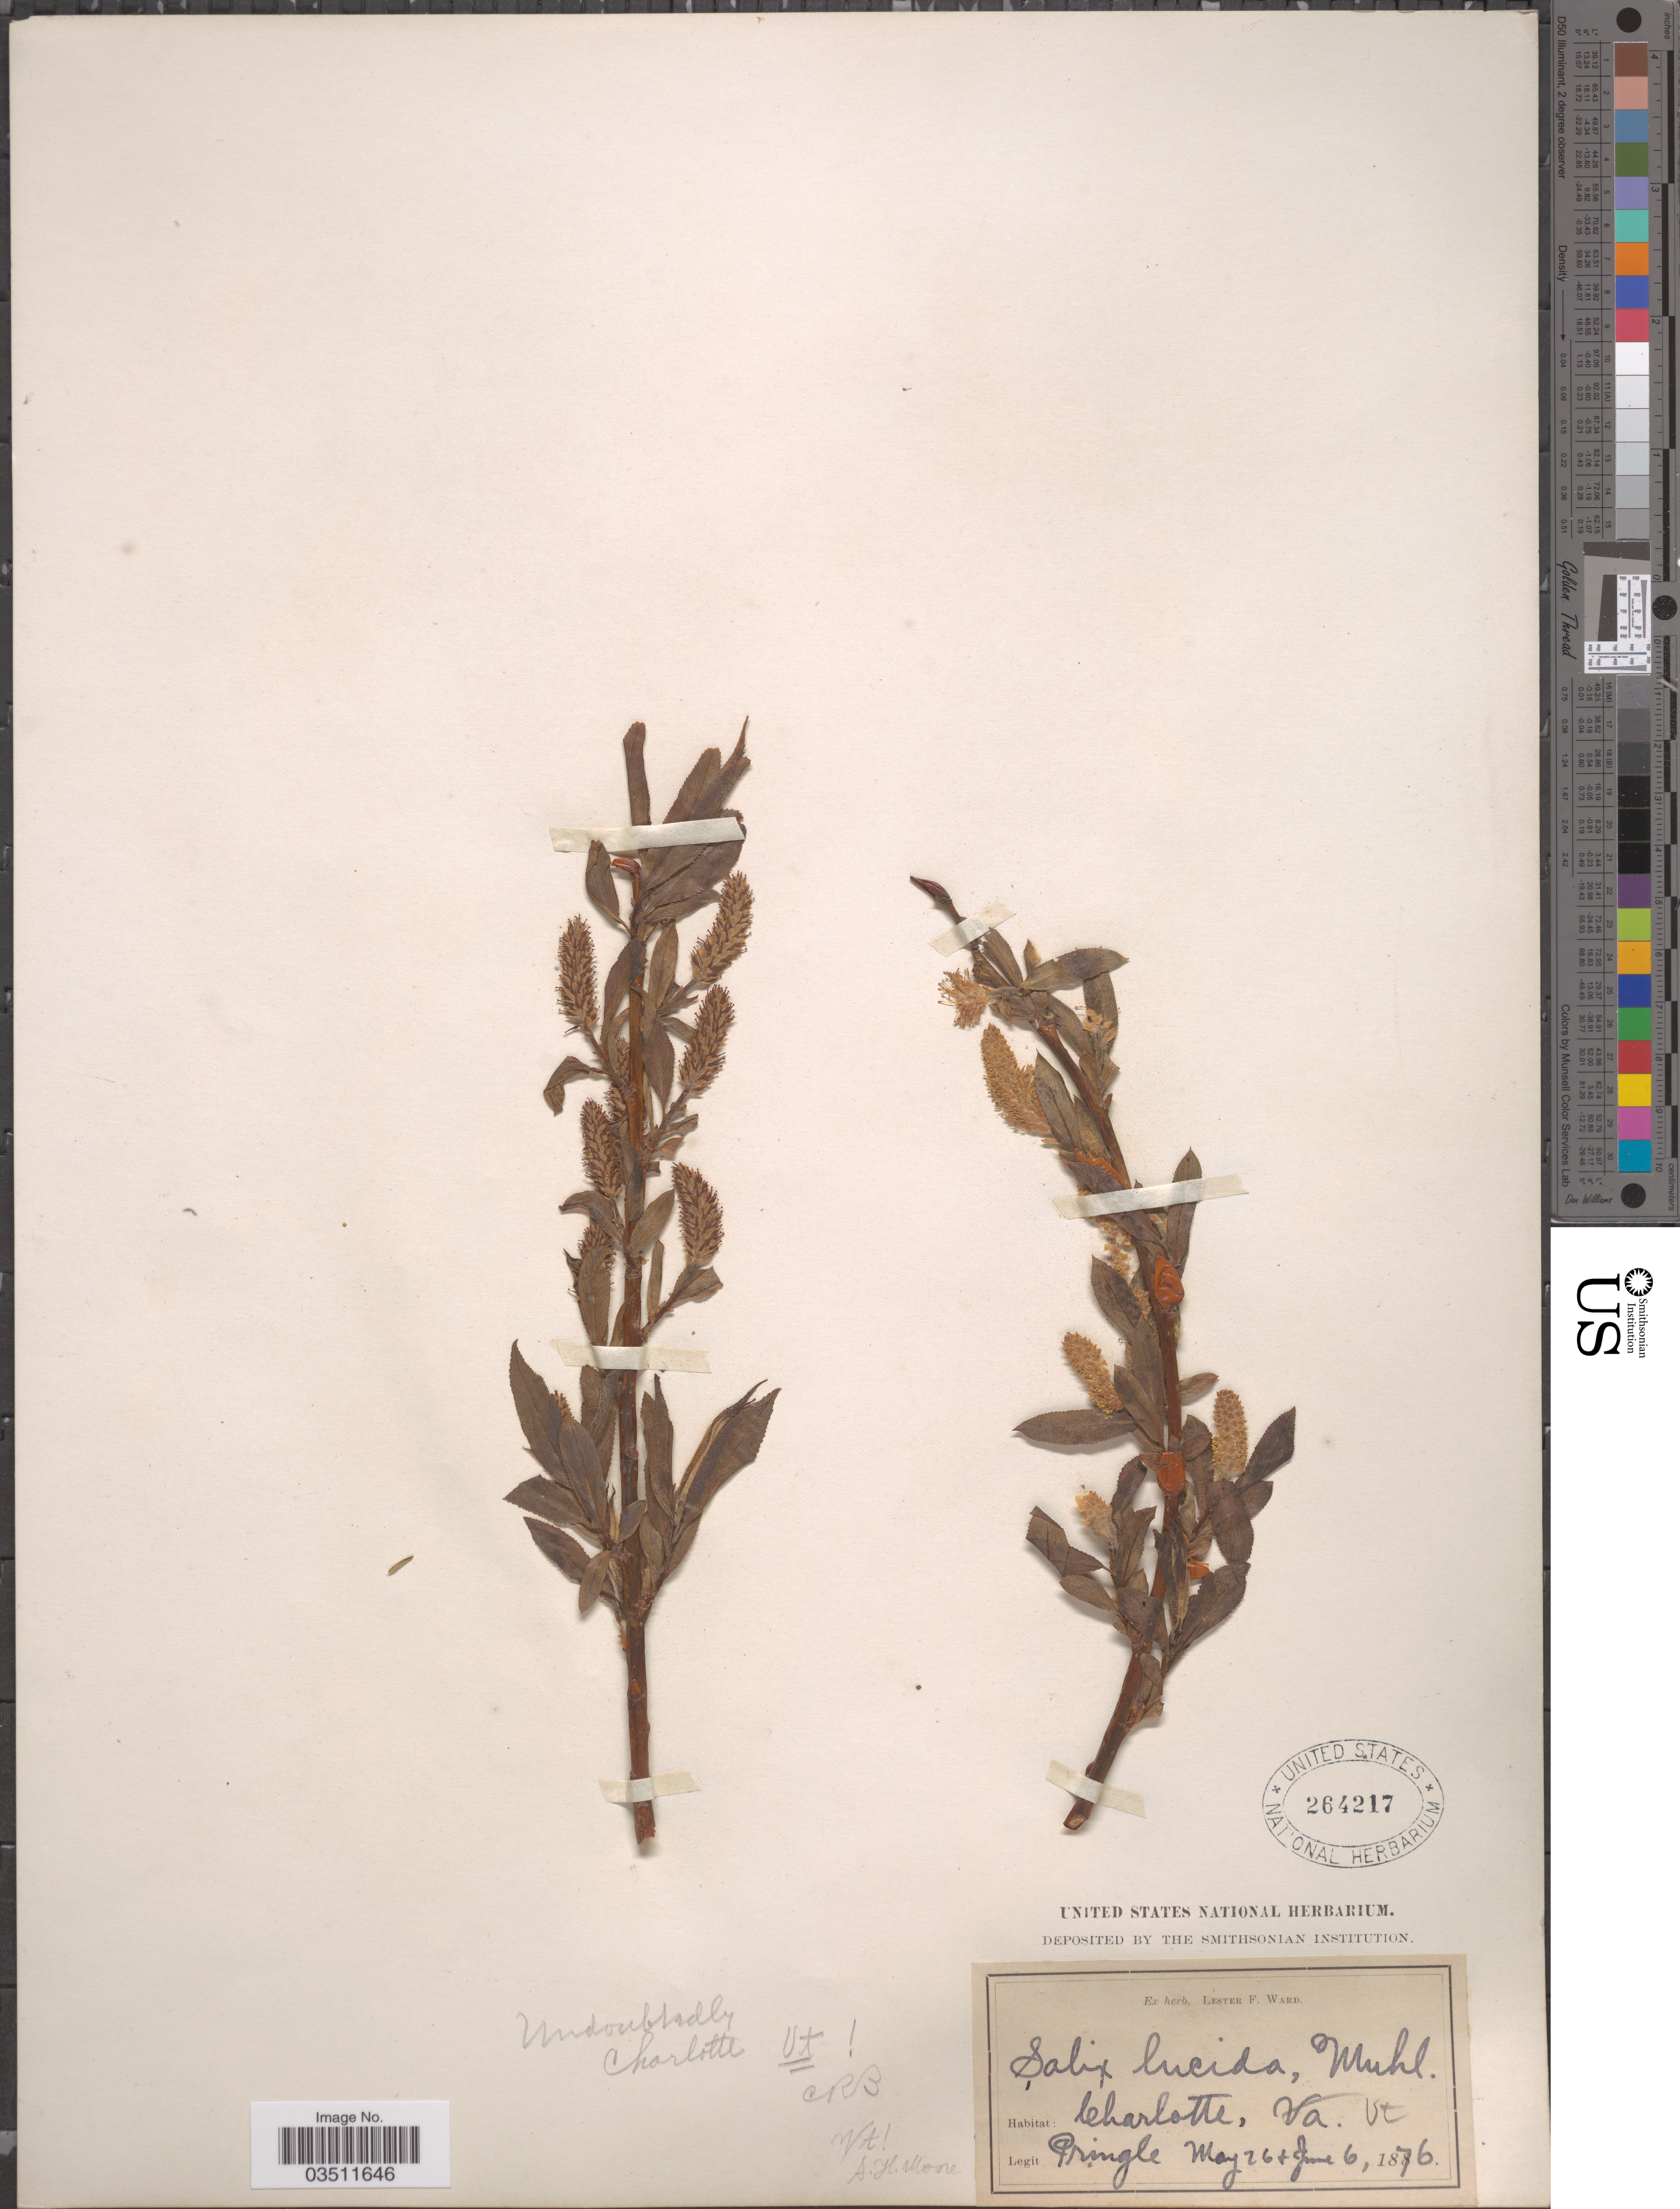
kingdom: Plantae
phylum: Tracheophyta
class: Magnoliopsida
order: Malpighiales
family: Salicaceae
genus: Salix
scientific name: Salix lucida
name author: Muhl.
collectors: -- Pringle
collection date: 1876-05-26/1876-06-06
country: United States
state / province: Vermont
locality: Charlotte.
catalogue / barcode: US 264217